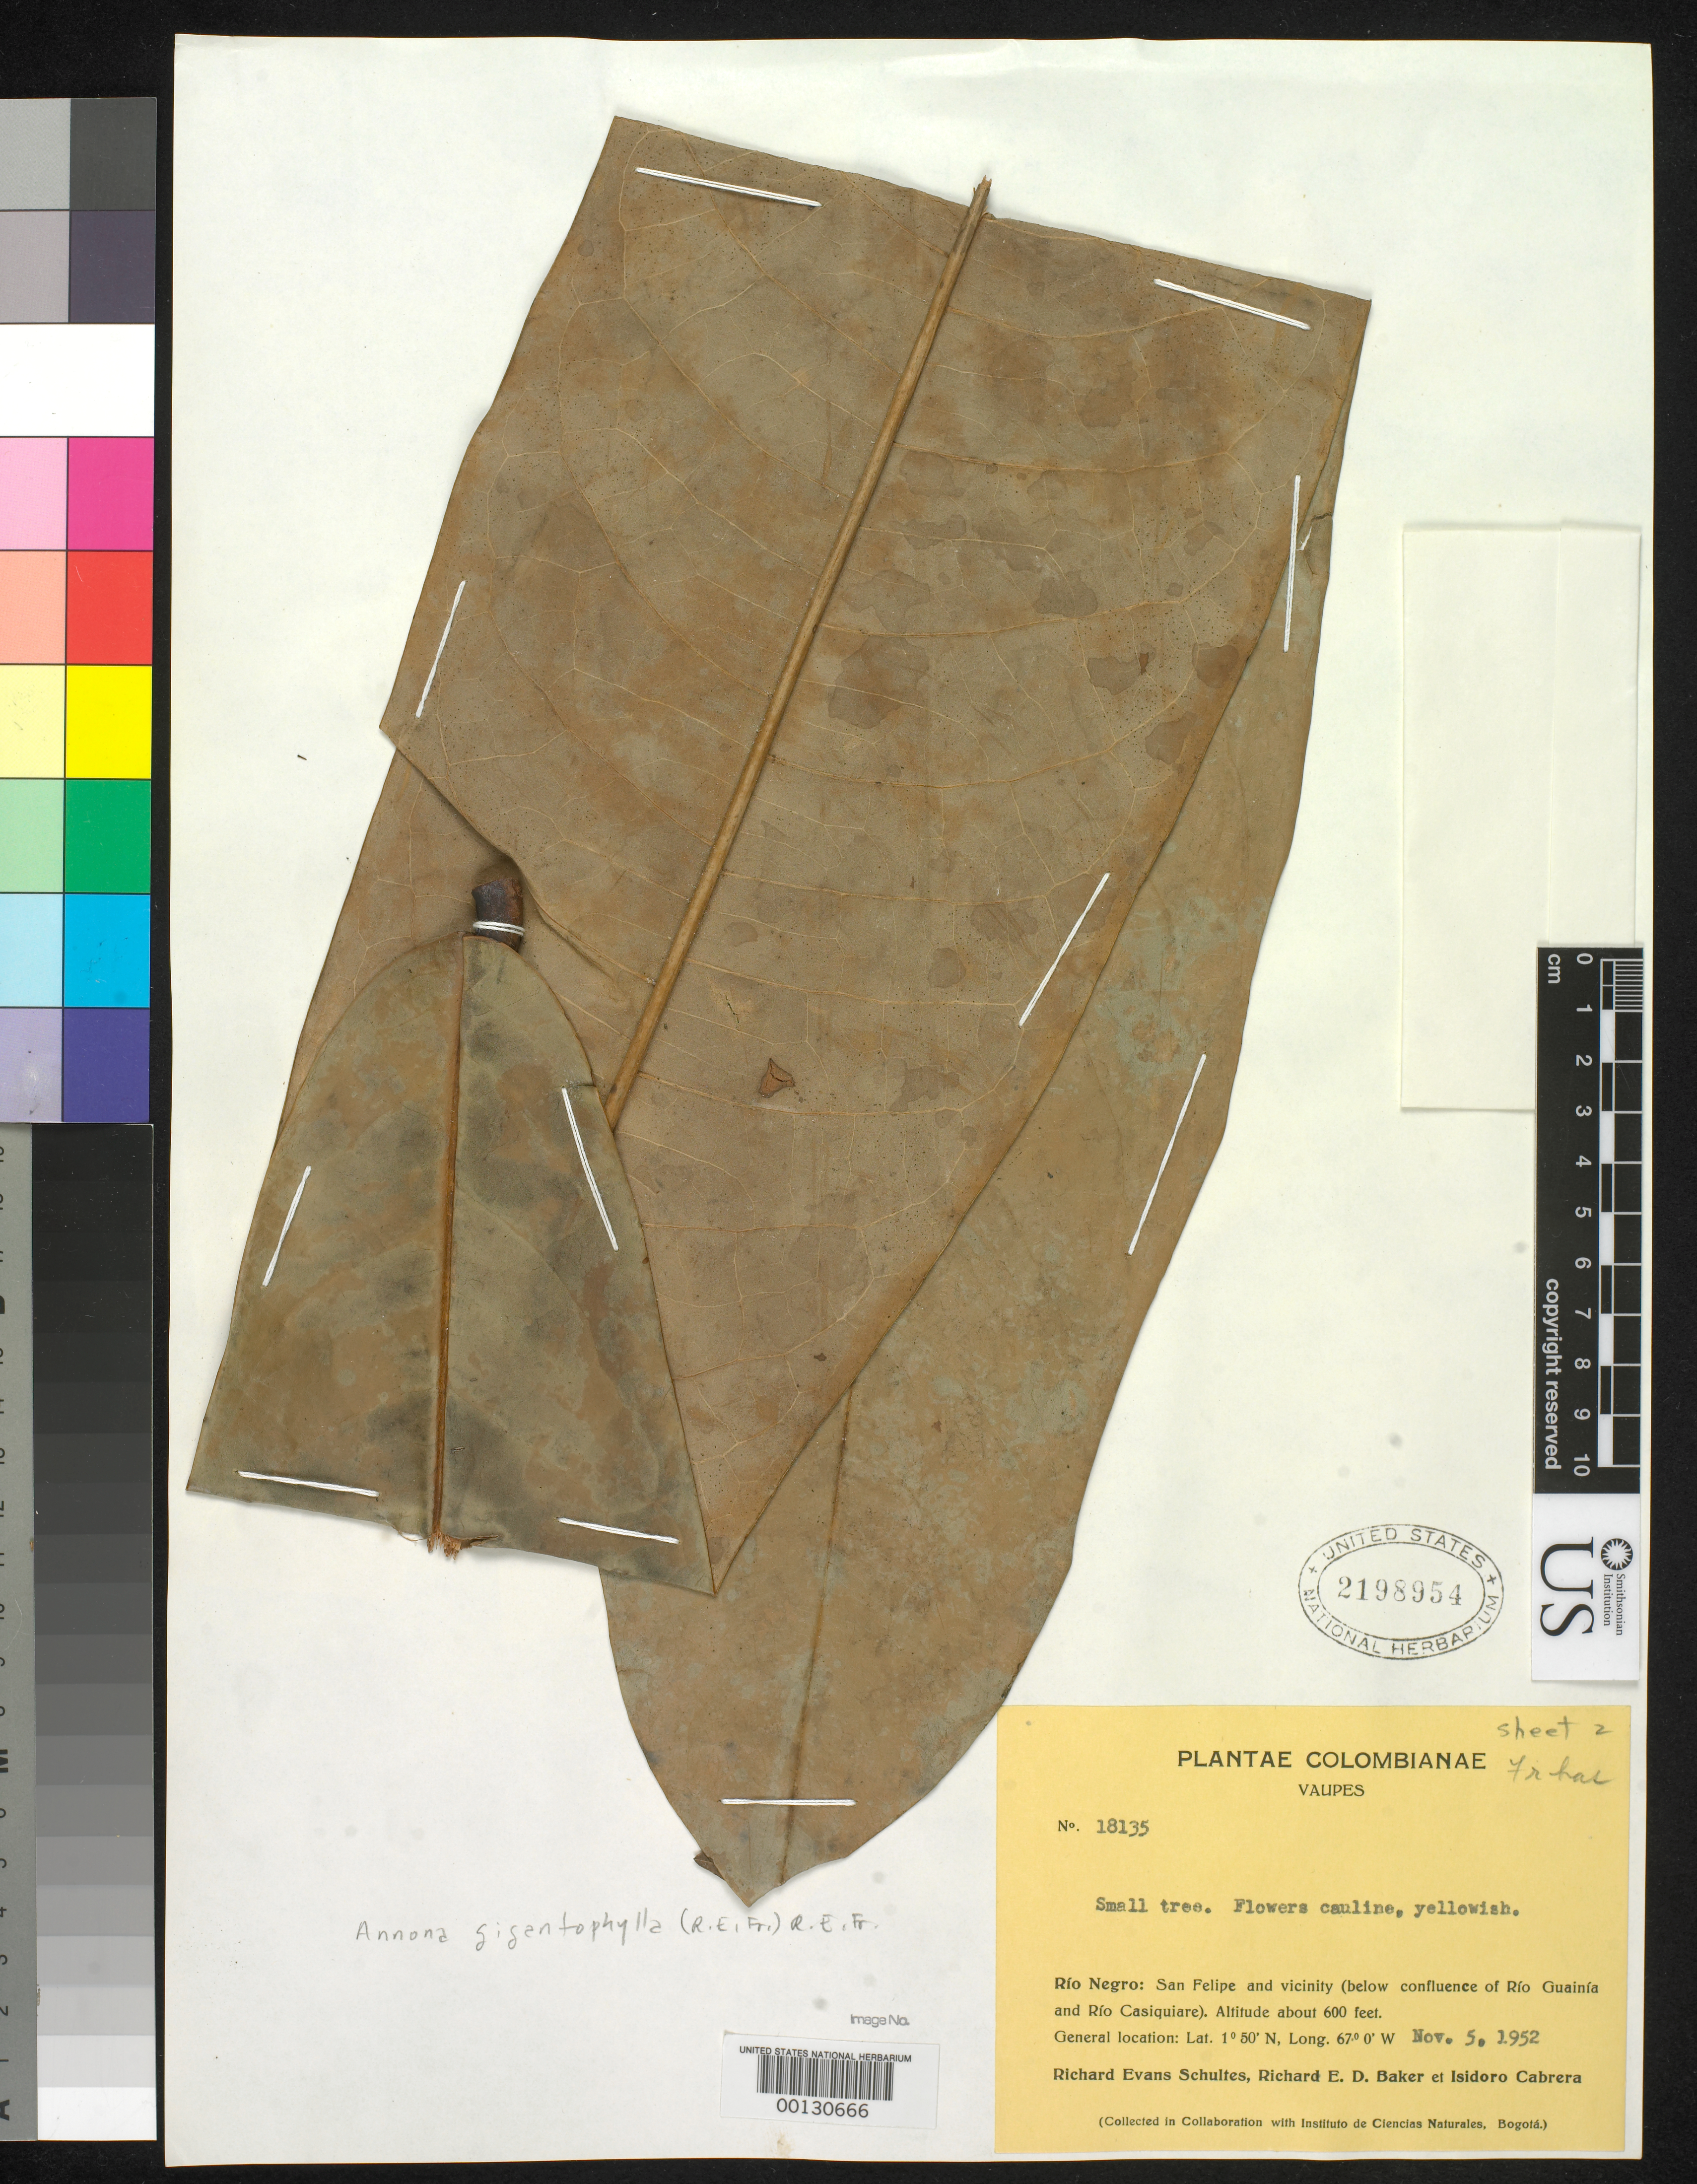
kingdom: Plantae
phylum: Tracheophyta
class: Magnoliopsida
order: Magnoliales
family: Annonaceae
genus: Xylopia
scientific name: Xylopia gigantophylla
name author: R.E. Fr.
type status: Isotype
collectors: R. E. Schultes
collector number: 18135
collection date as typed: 05 Nov 1952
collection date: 1952-11-05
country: Colombia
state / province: Vaupés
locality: Rio Negro, San Felipe and vicinity.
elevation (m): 183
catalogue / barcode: US 2198954